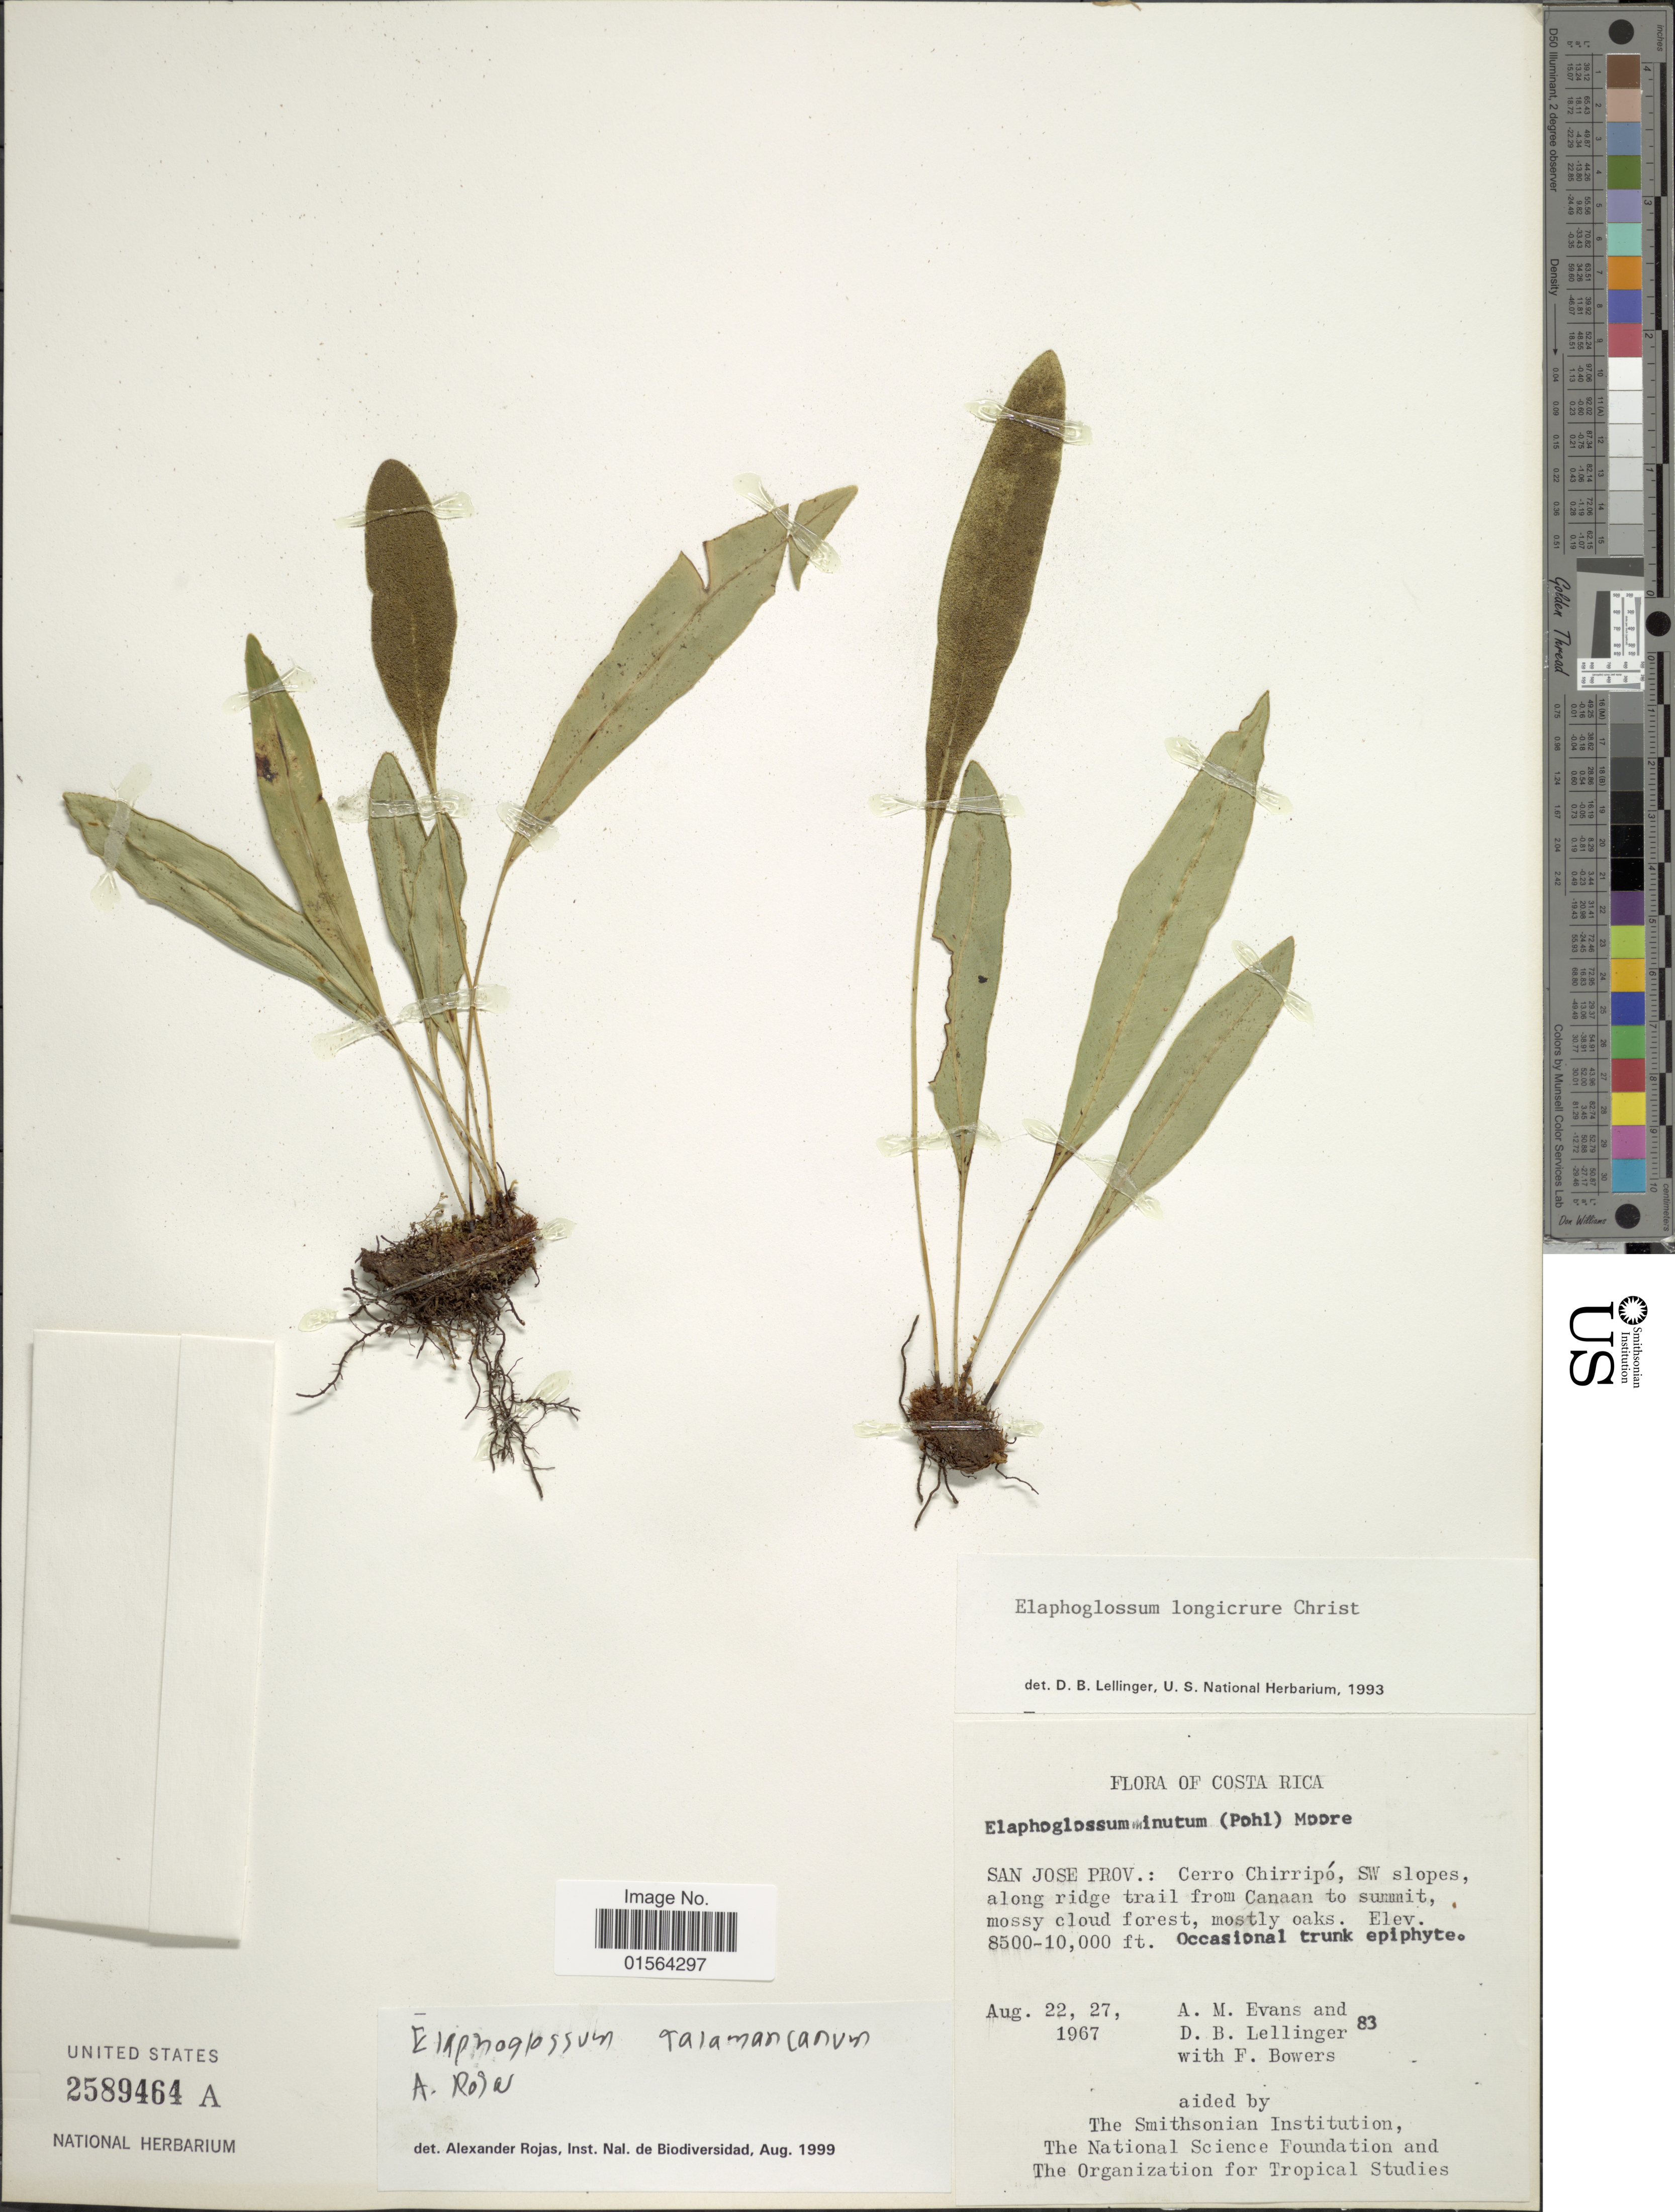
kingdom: Plantae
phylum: Tracheophyta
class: Polypodiopsida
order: Polypodiales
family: Dryopteridaceae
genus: Elaphoglossum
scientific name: Elaphoglossum longicrure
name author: Christ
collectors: A. M. Evans & F. Bowers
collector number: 83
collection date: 1967-08-22/1967-08-27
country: Costa Rica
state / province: San José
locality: San Jose Prov.: Cerro Chirripo, SW slopes, along ridge trail from Canaan to summit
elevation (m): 2591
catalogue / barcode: US 2589464A